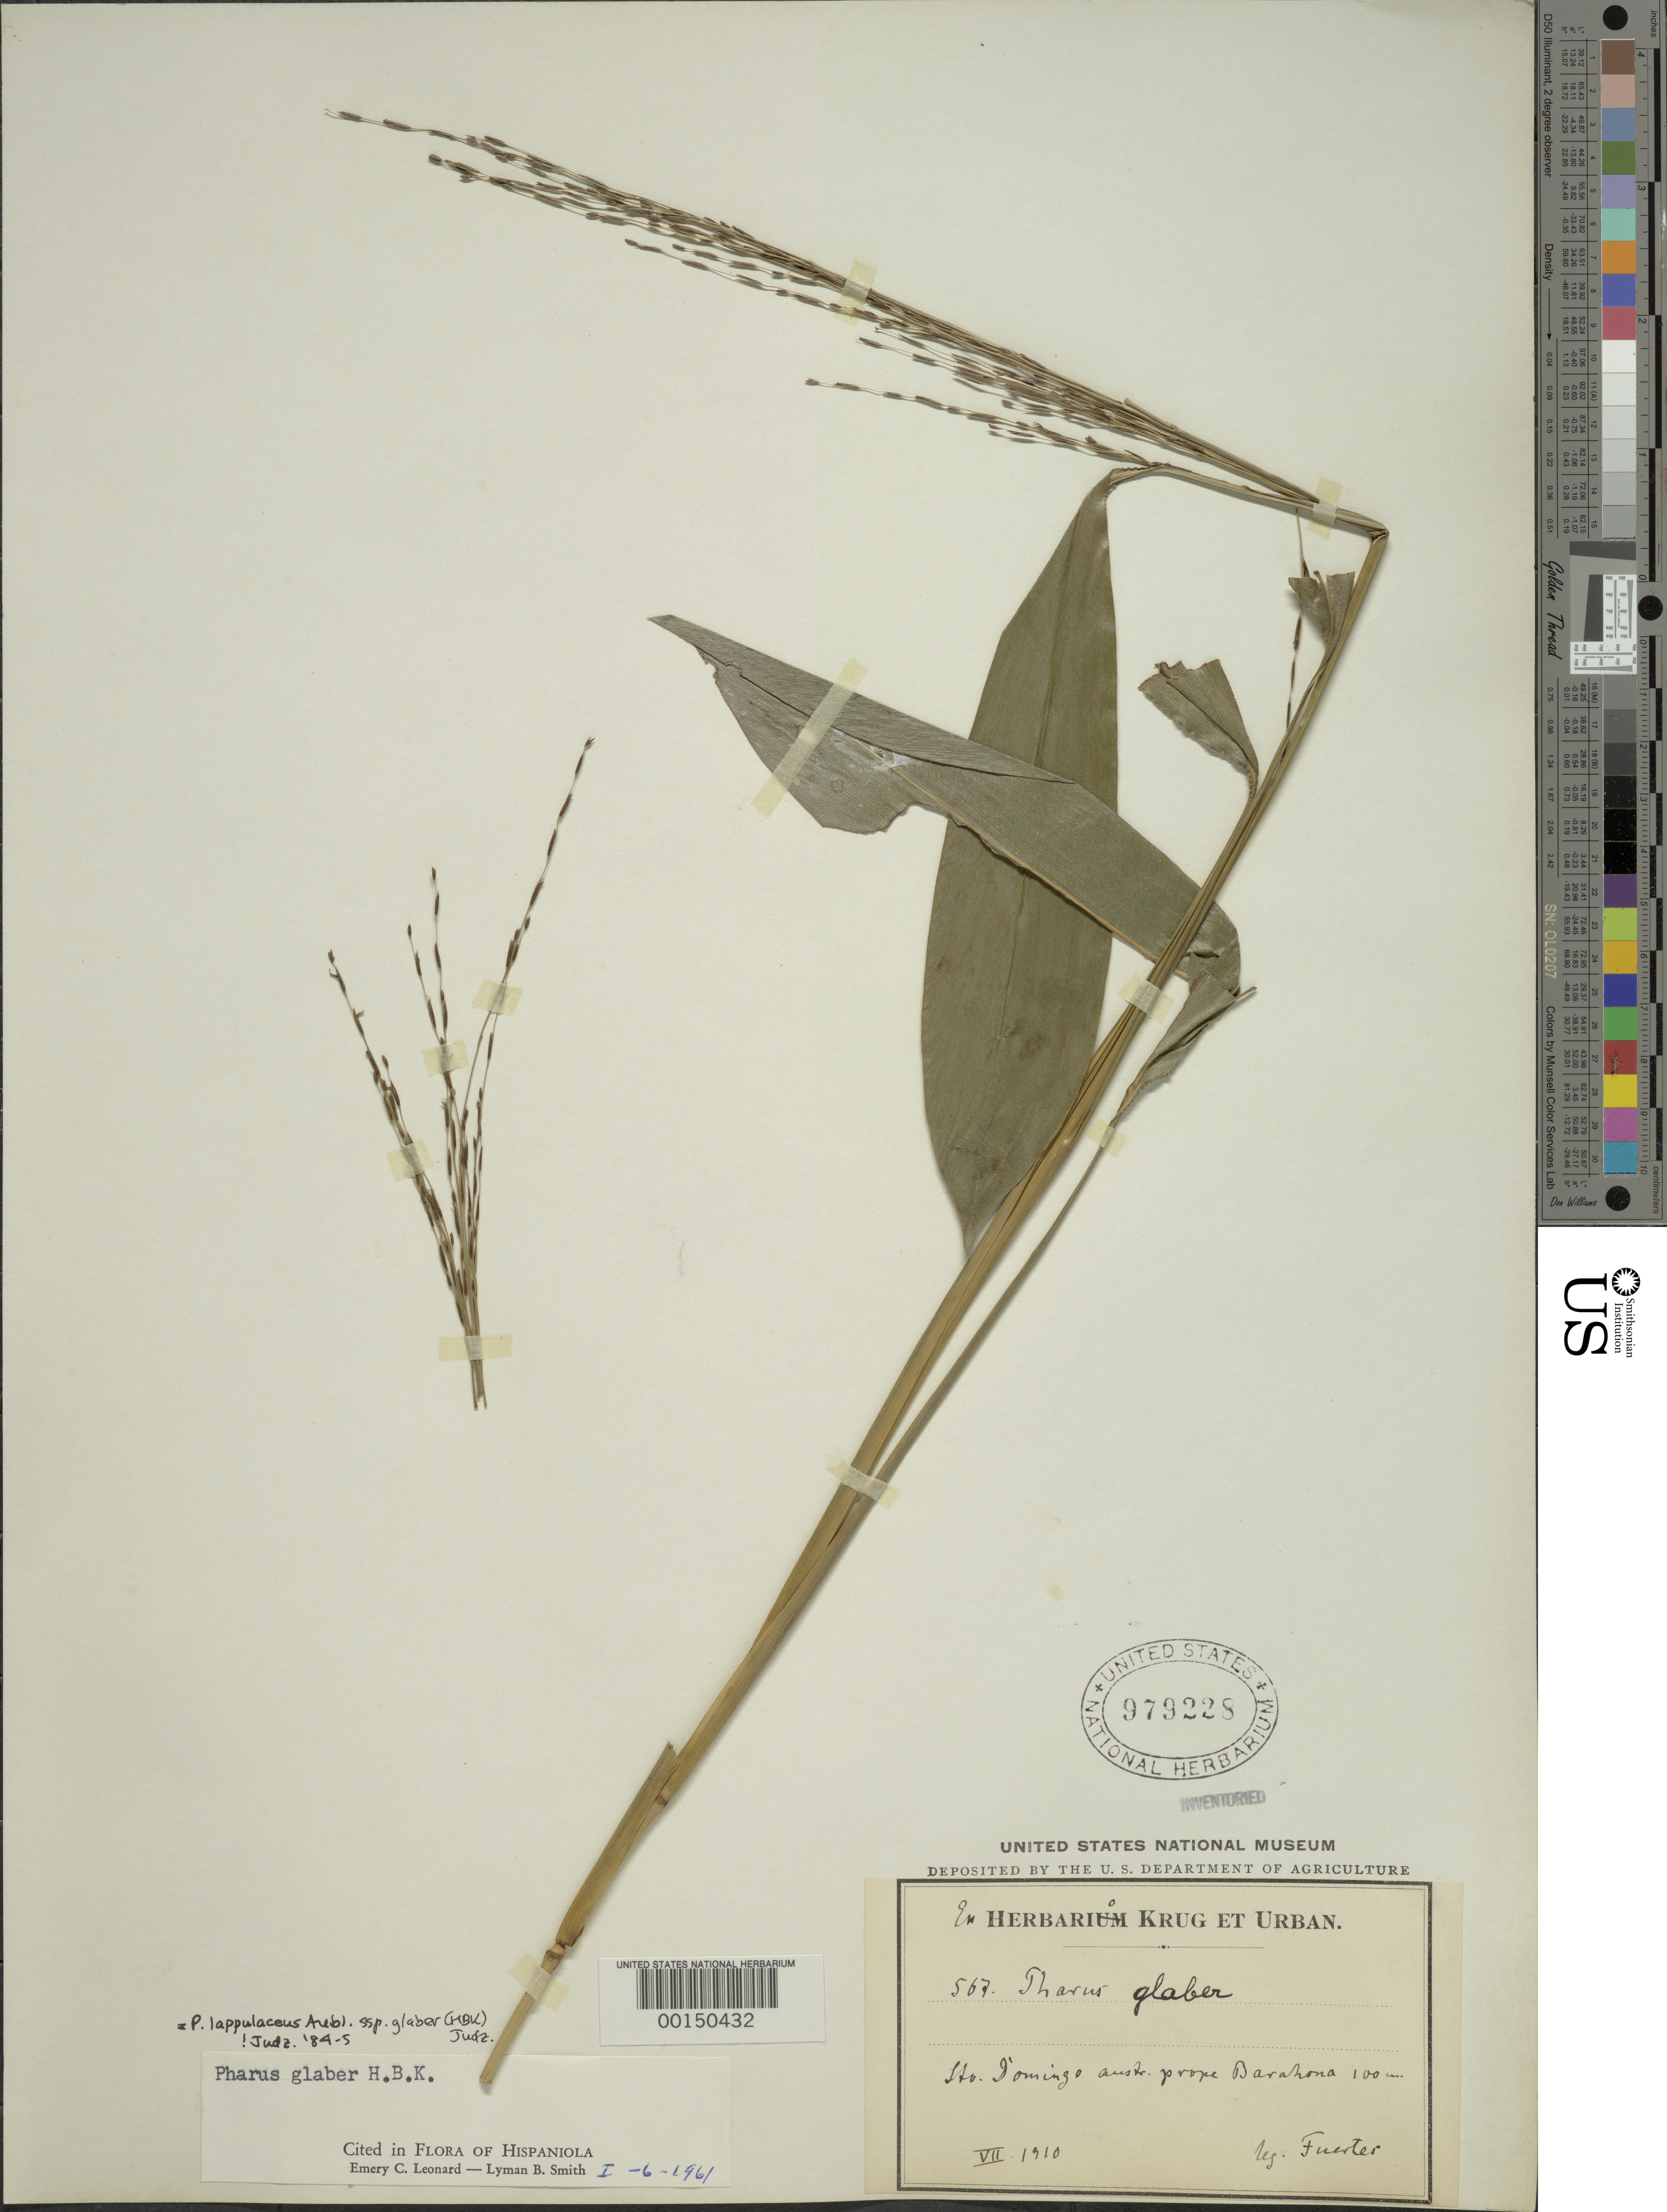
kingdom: Plantae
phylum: Tracheophyta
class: Liliopsida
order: Poales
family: Poaceae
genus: Pharus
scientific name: Pharus lappulaceus subsp. glaber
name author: (Kunth) Judz.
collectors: -. Feurter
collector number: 567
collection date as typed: Jul 1910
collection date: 1910-07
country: Panama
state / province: Chiriquí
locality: Around San Felix.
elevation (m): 100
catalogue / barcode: US 979228